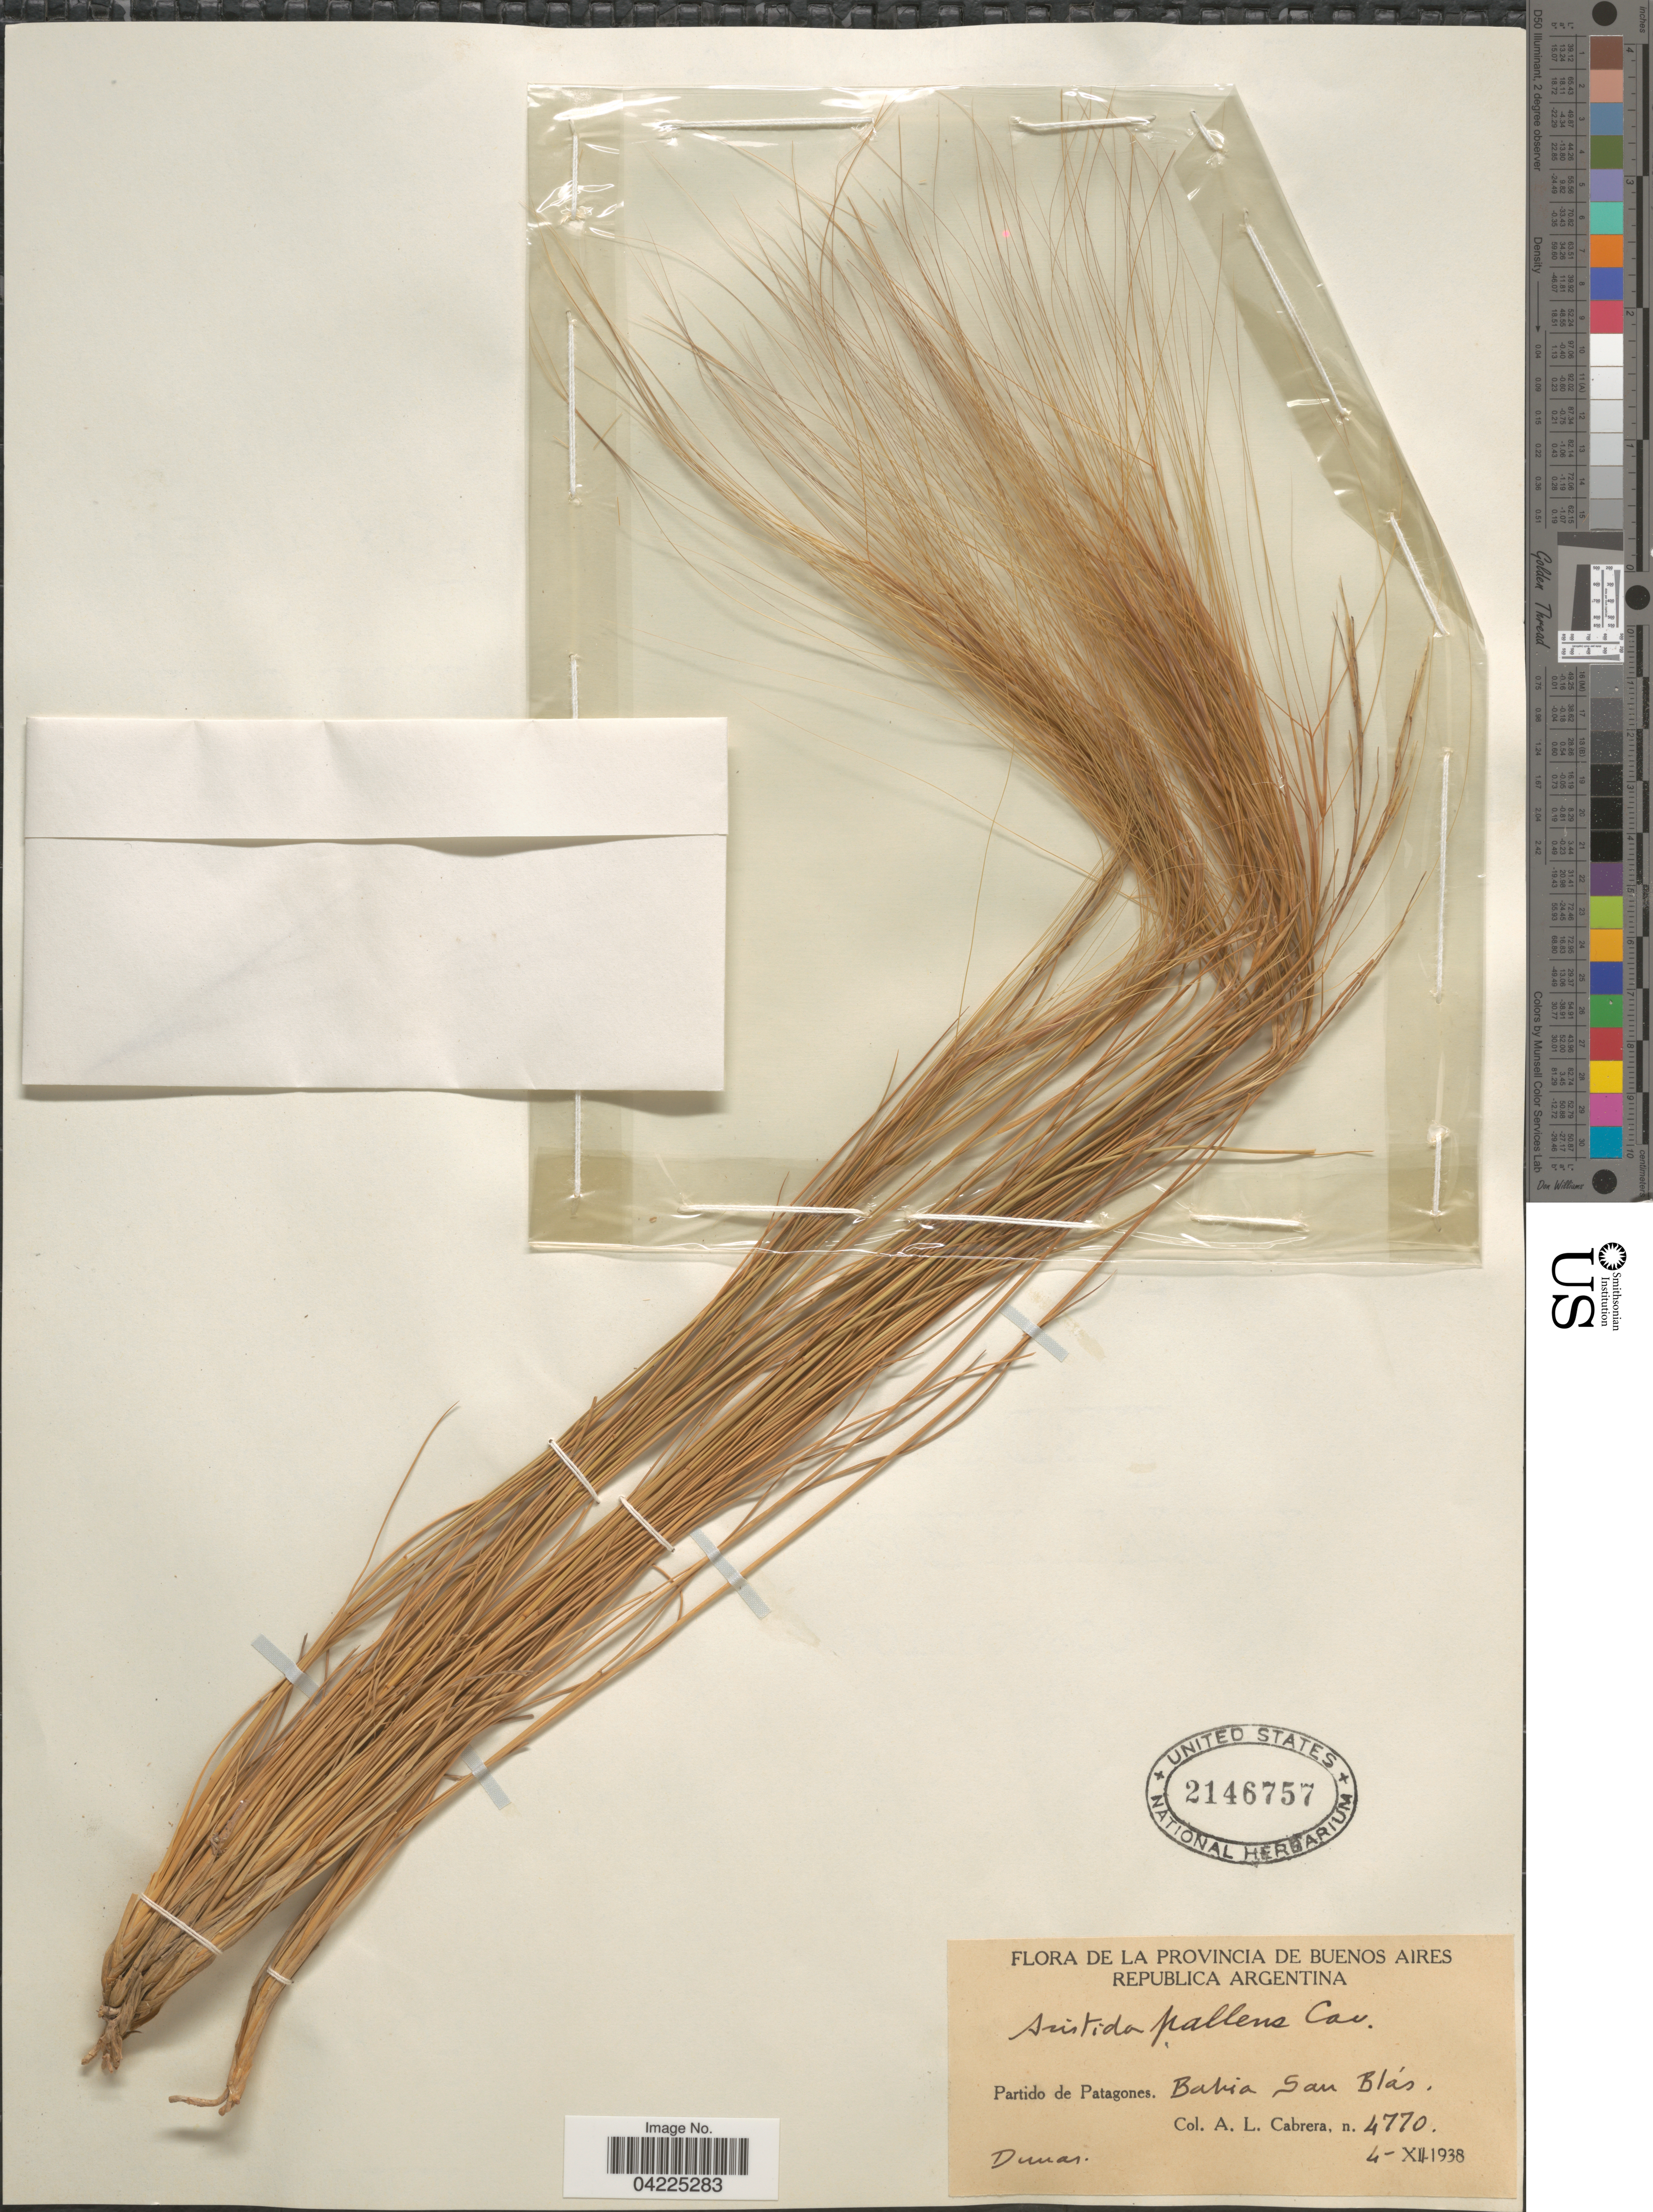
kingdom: Plantae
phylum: Tracheophyta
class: Liliopsida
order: Poales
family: Poaceae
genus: Aristida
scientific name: Aristida pallens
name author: Cav.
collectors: A. L. Cabrera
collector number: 4770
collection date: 1938-12-04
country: Argentina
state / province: Buenos Aires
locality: Partido de Patagones. Bahia San Blás.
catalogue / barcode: US 2146757